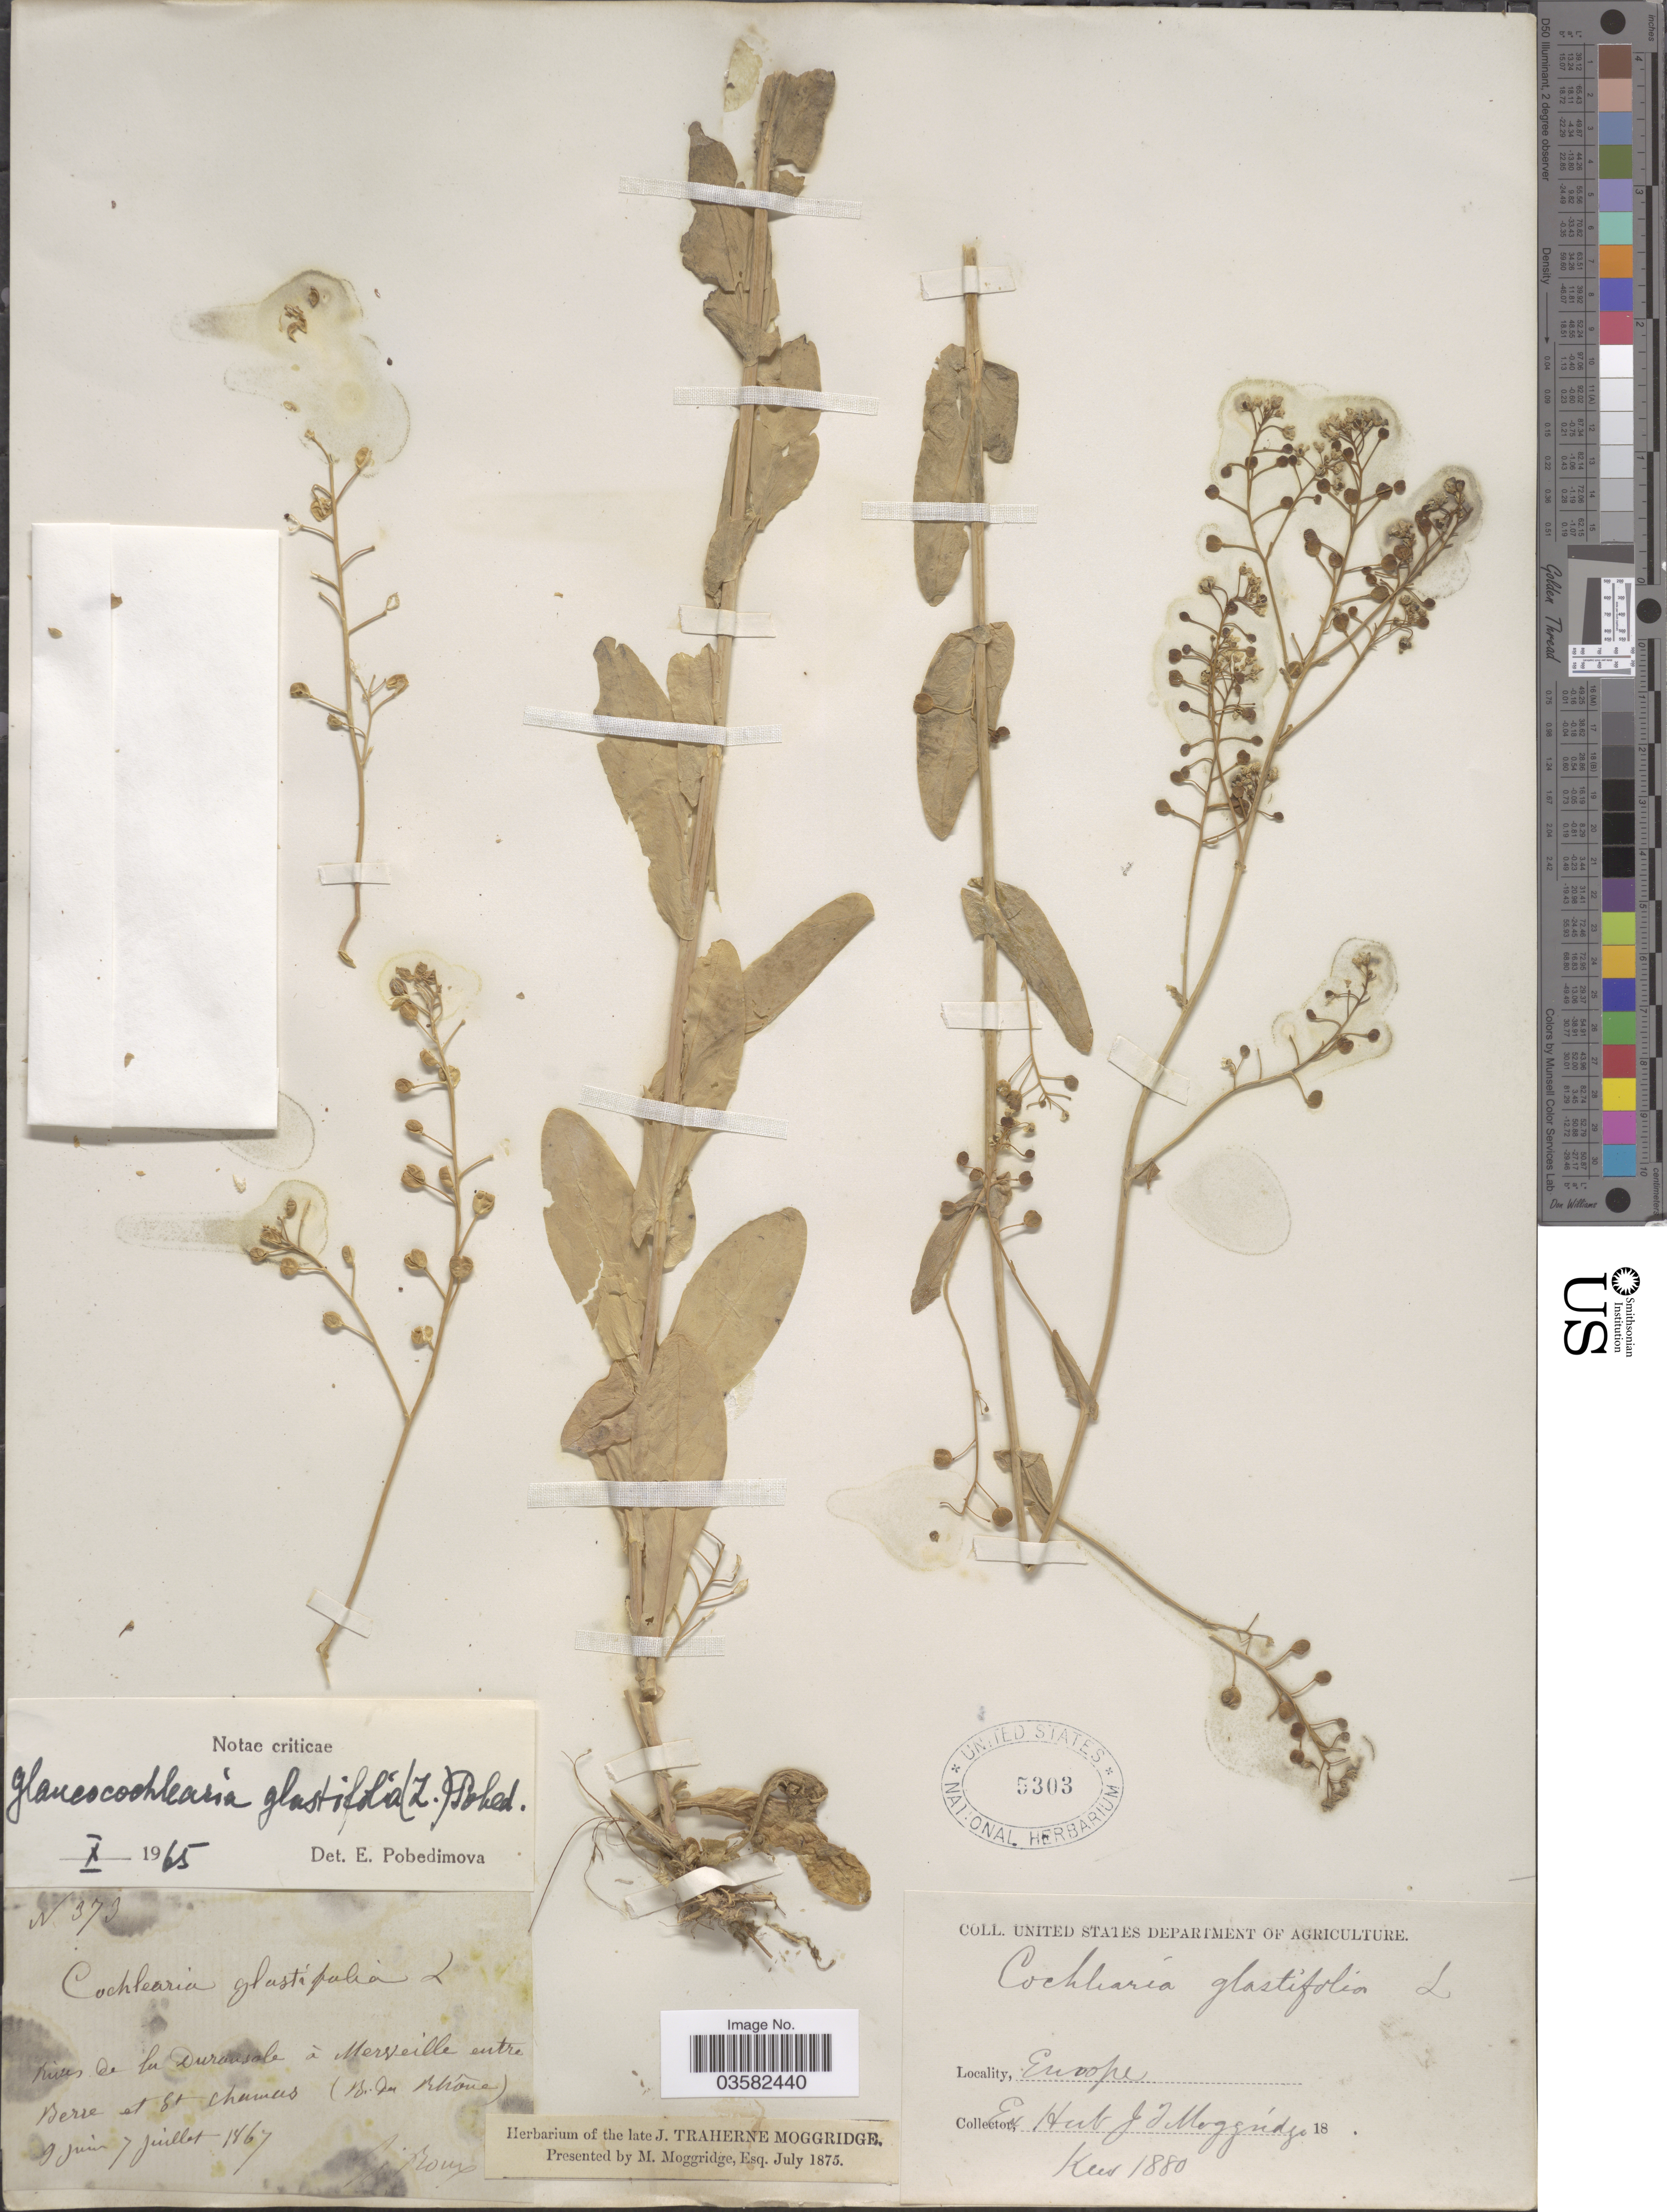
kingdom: Plantae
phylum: Tracheophyta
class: Magnoliopsida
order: Brassicales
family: Brassicaceae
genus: Glaucocochlearia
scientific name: Glaucocochlearia glastifolia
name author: (L.) Pobed.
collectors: G. Roux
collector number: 373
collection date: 1867-06-09/1867-07-07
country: France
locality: Rives de la Duransale à Merveille entre Berre et St Chamas (B., du Rhône). Europe.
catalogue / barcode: US 5303